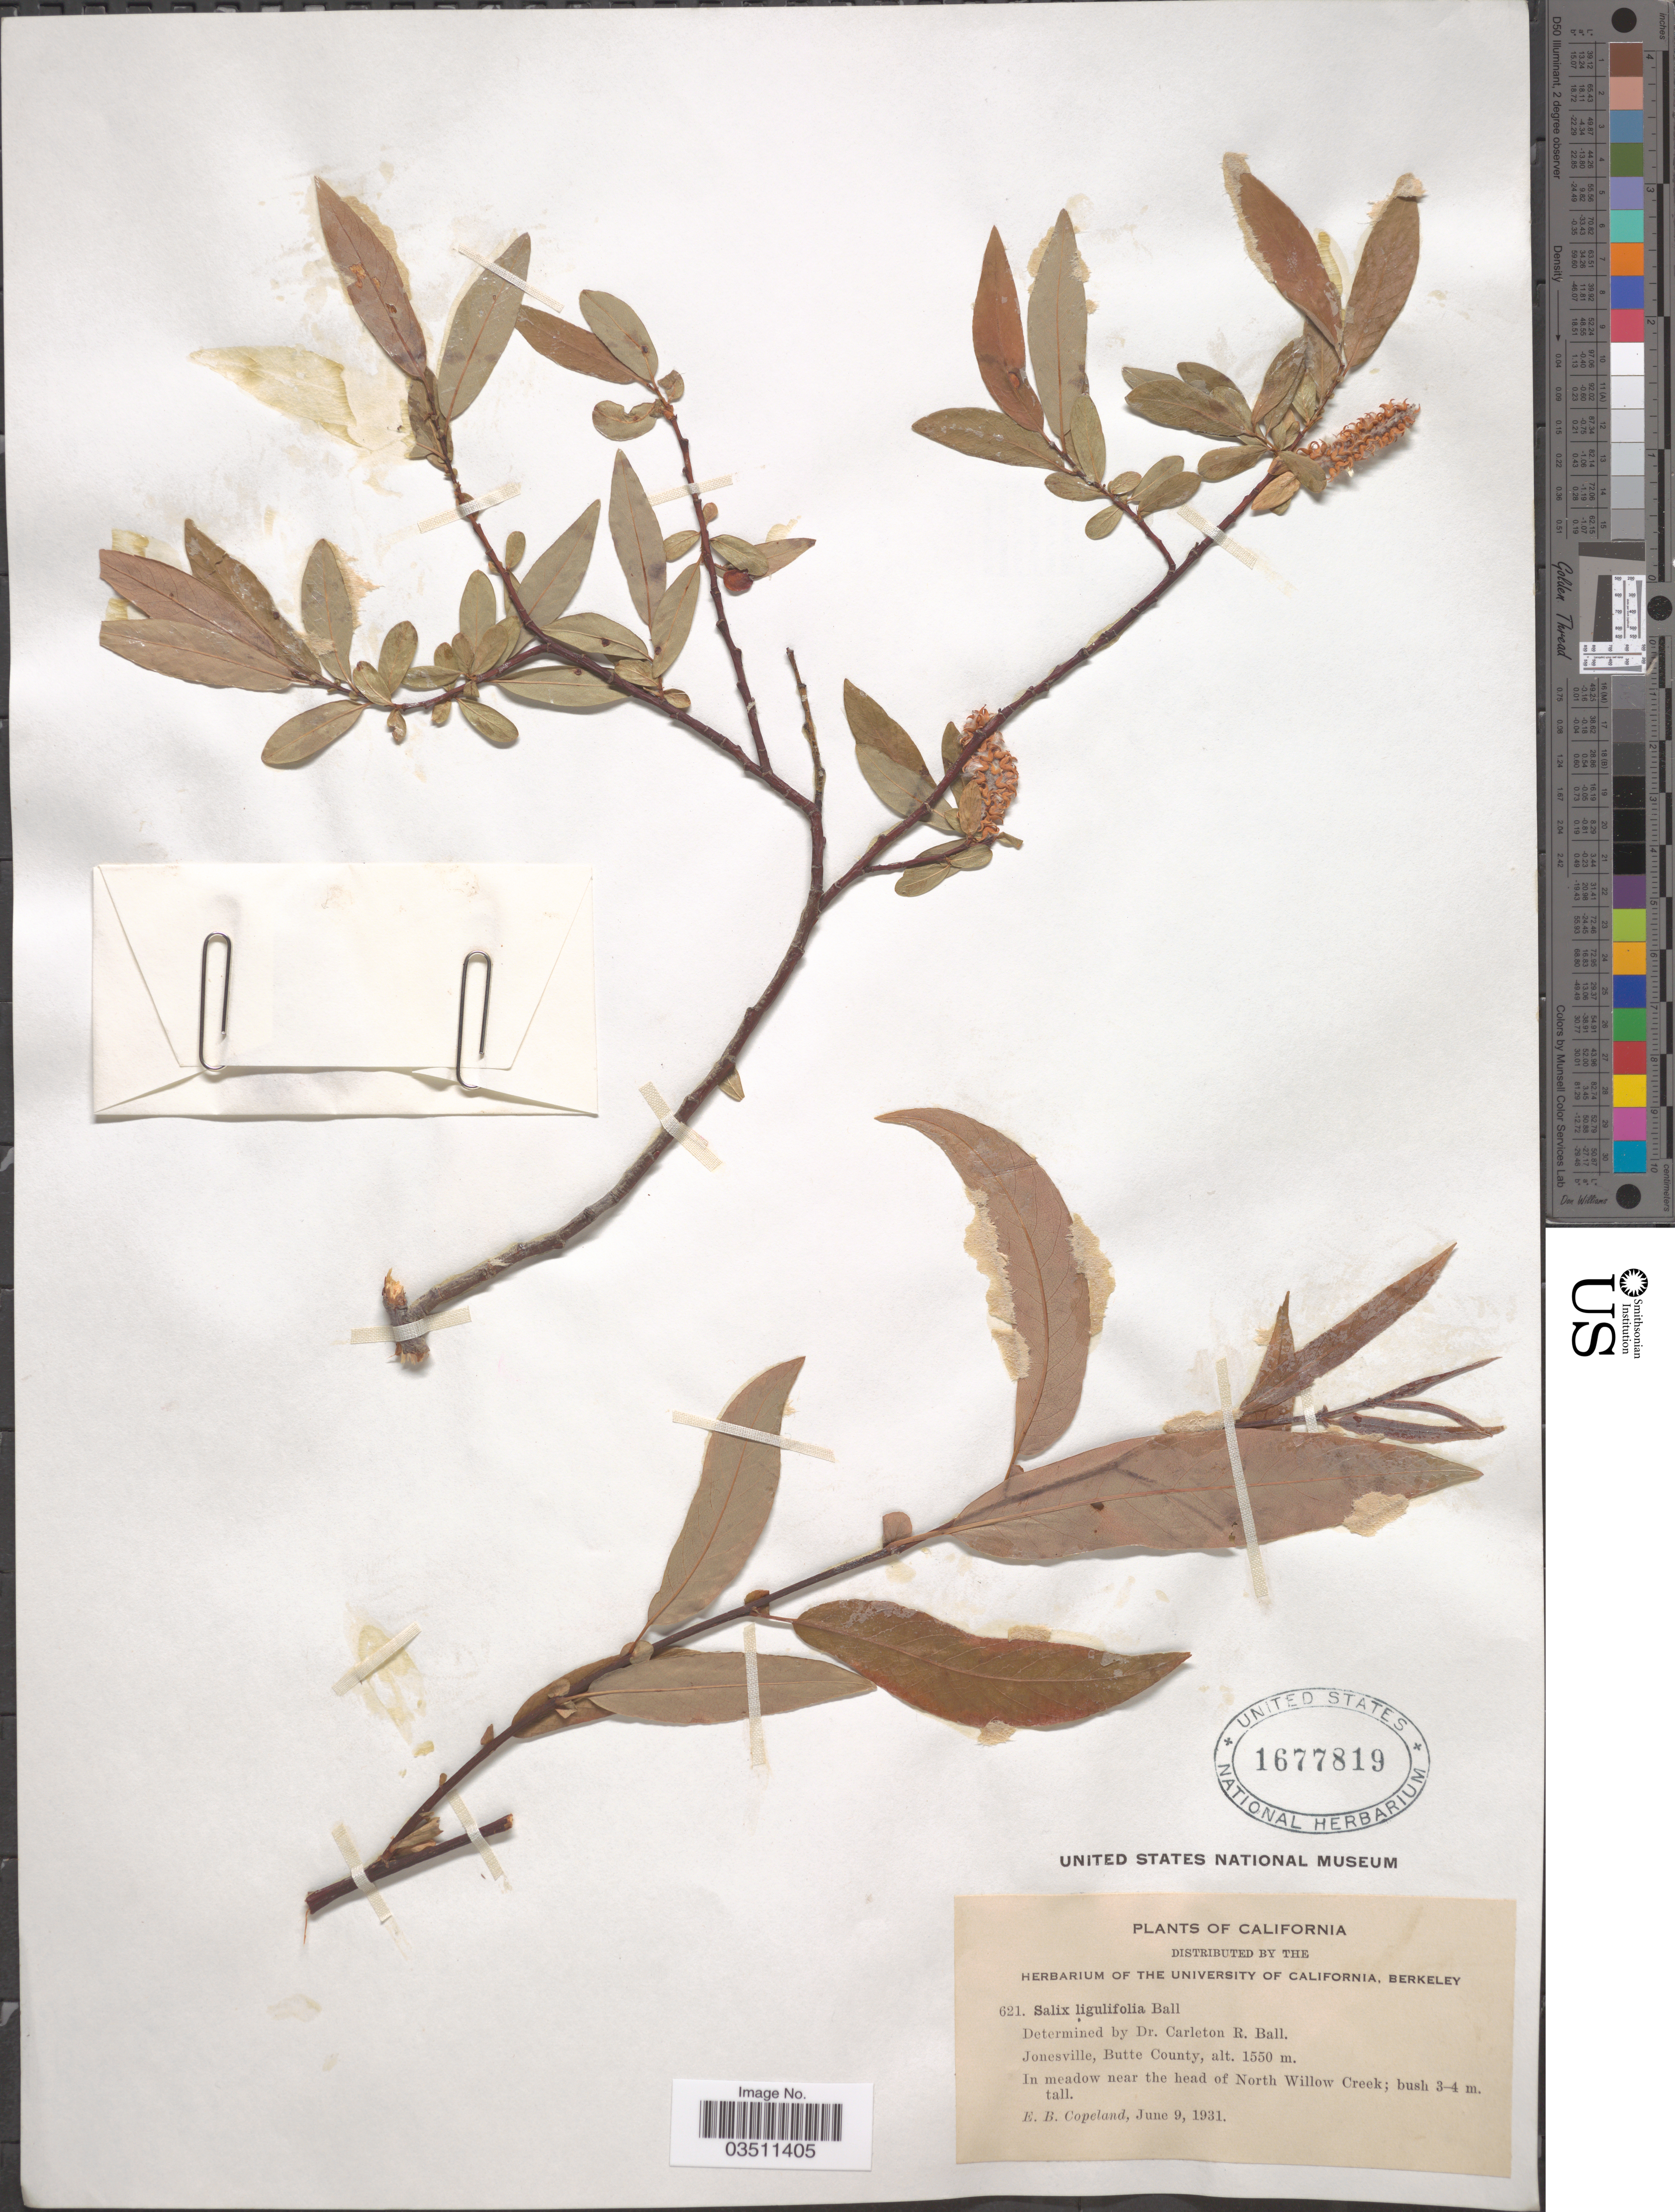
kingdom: Plantae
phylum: Tracheophyta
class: Magnoliopsida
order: Malpighiales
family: Salicaceae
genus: Salix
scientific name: Salix ligulifolia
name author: (C.R. Ball) C.R. Ball ex C.K. Schneid.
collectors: E. B. Copeland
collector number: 621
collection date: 1931-06-09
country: United States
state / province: California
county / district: Butte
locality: Jonesville, Butte County, In meadow near the head of North Willow Creek.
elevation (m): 1550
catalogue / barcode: US 1677819